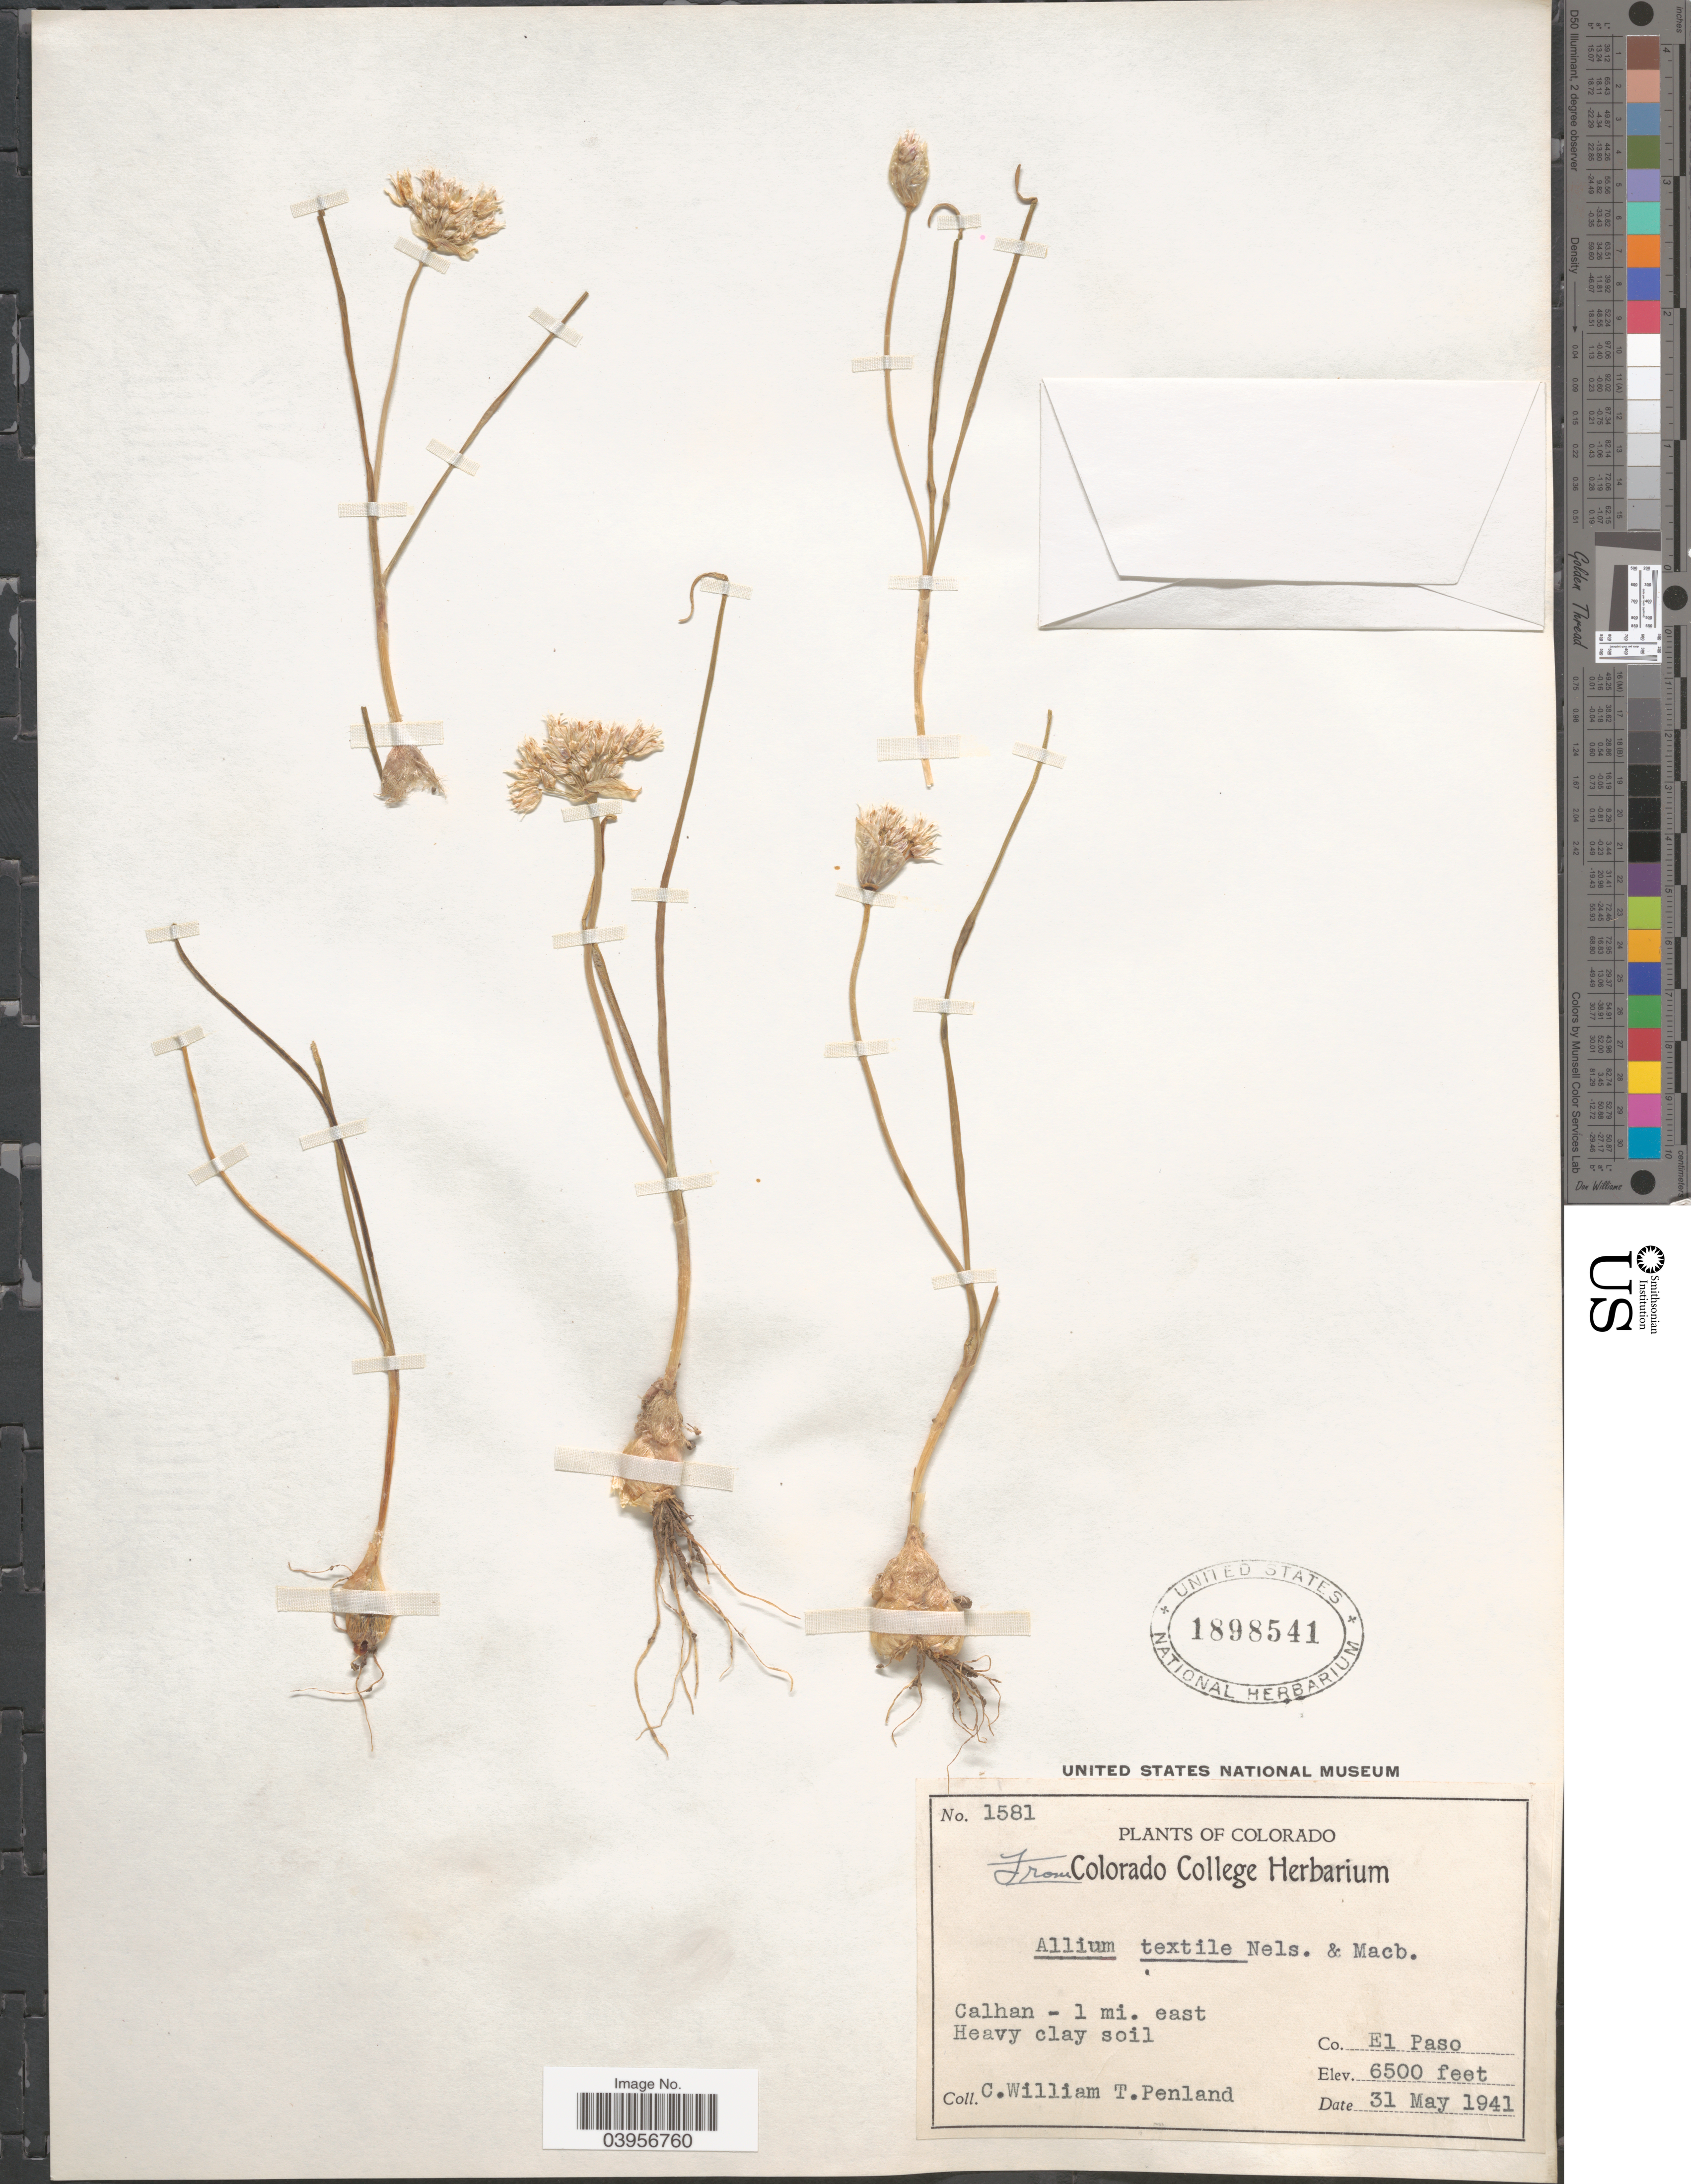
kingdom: Plantae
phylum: Tracheophyta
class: Liliopsida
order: Asparagales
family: Amaryllidaceae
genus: Allium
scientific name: Allium textile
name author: A. Nelson & J.F. Macbr.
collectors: C. W. Penland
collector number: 1581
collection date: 1941-05-31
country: United States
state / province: Colorado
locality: Calhan - 1 mi. east Heavy clay soil. Co. El Paso.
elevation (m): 1981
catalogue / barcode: US 1898541